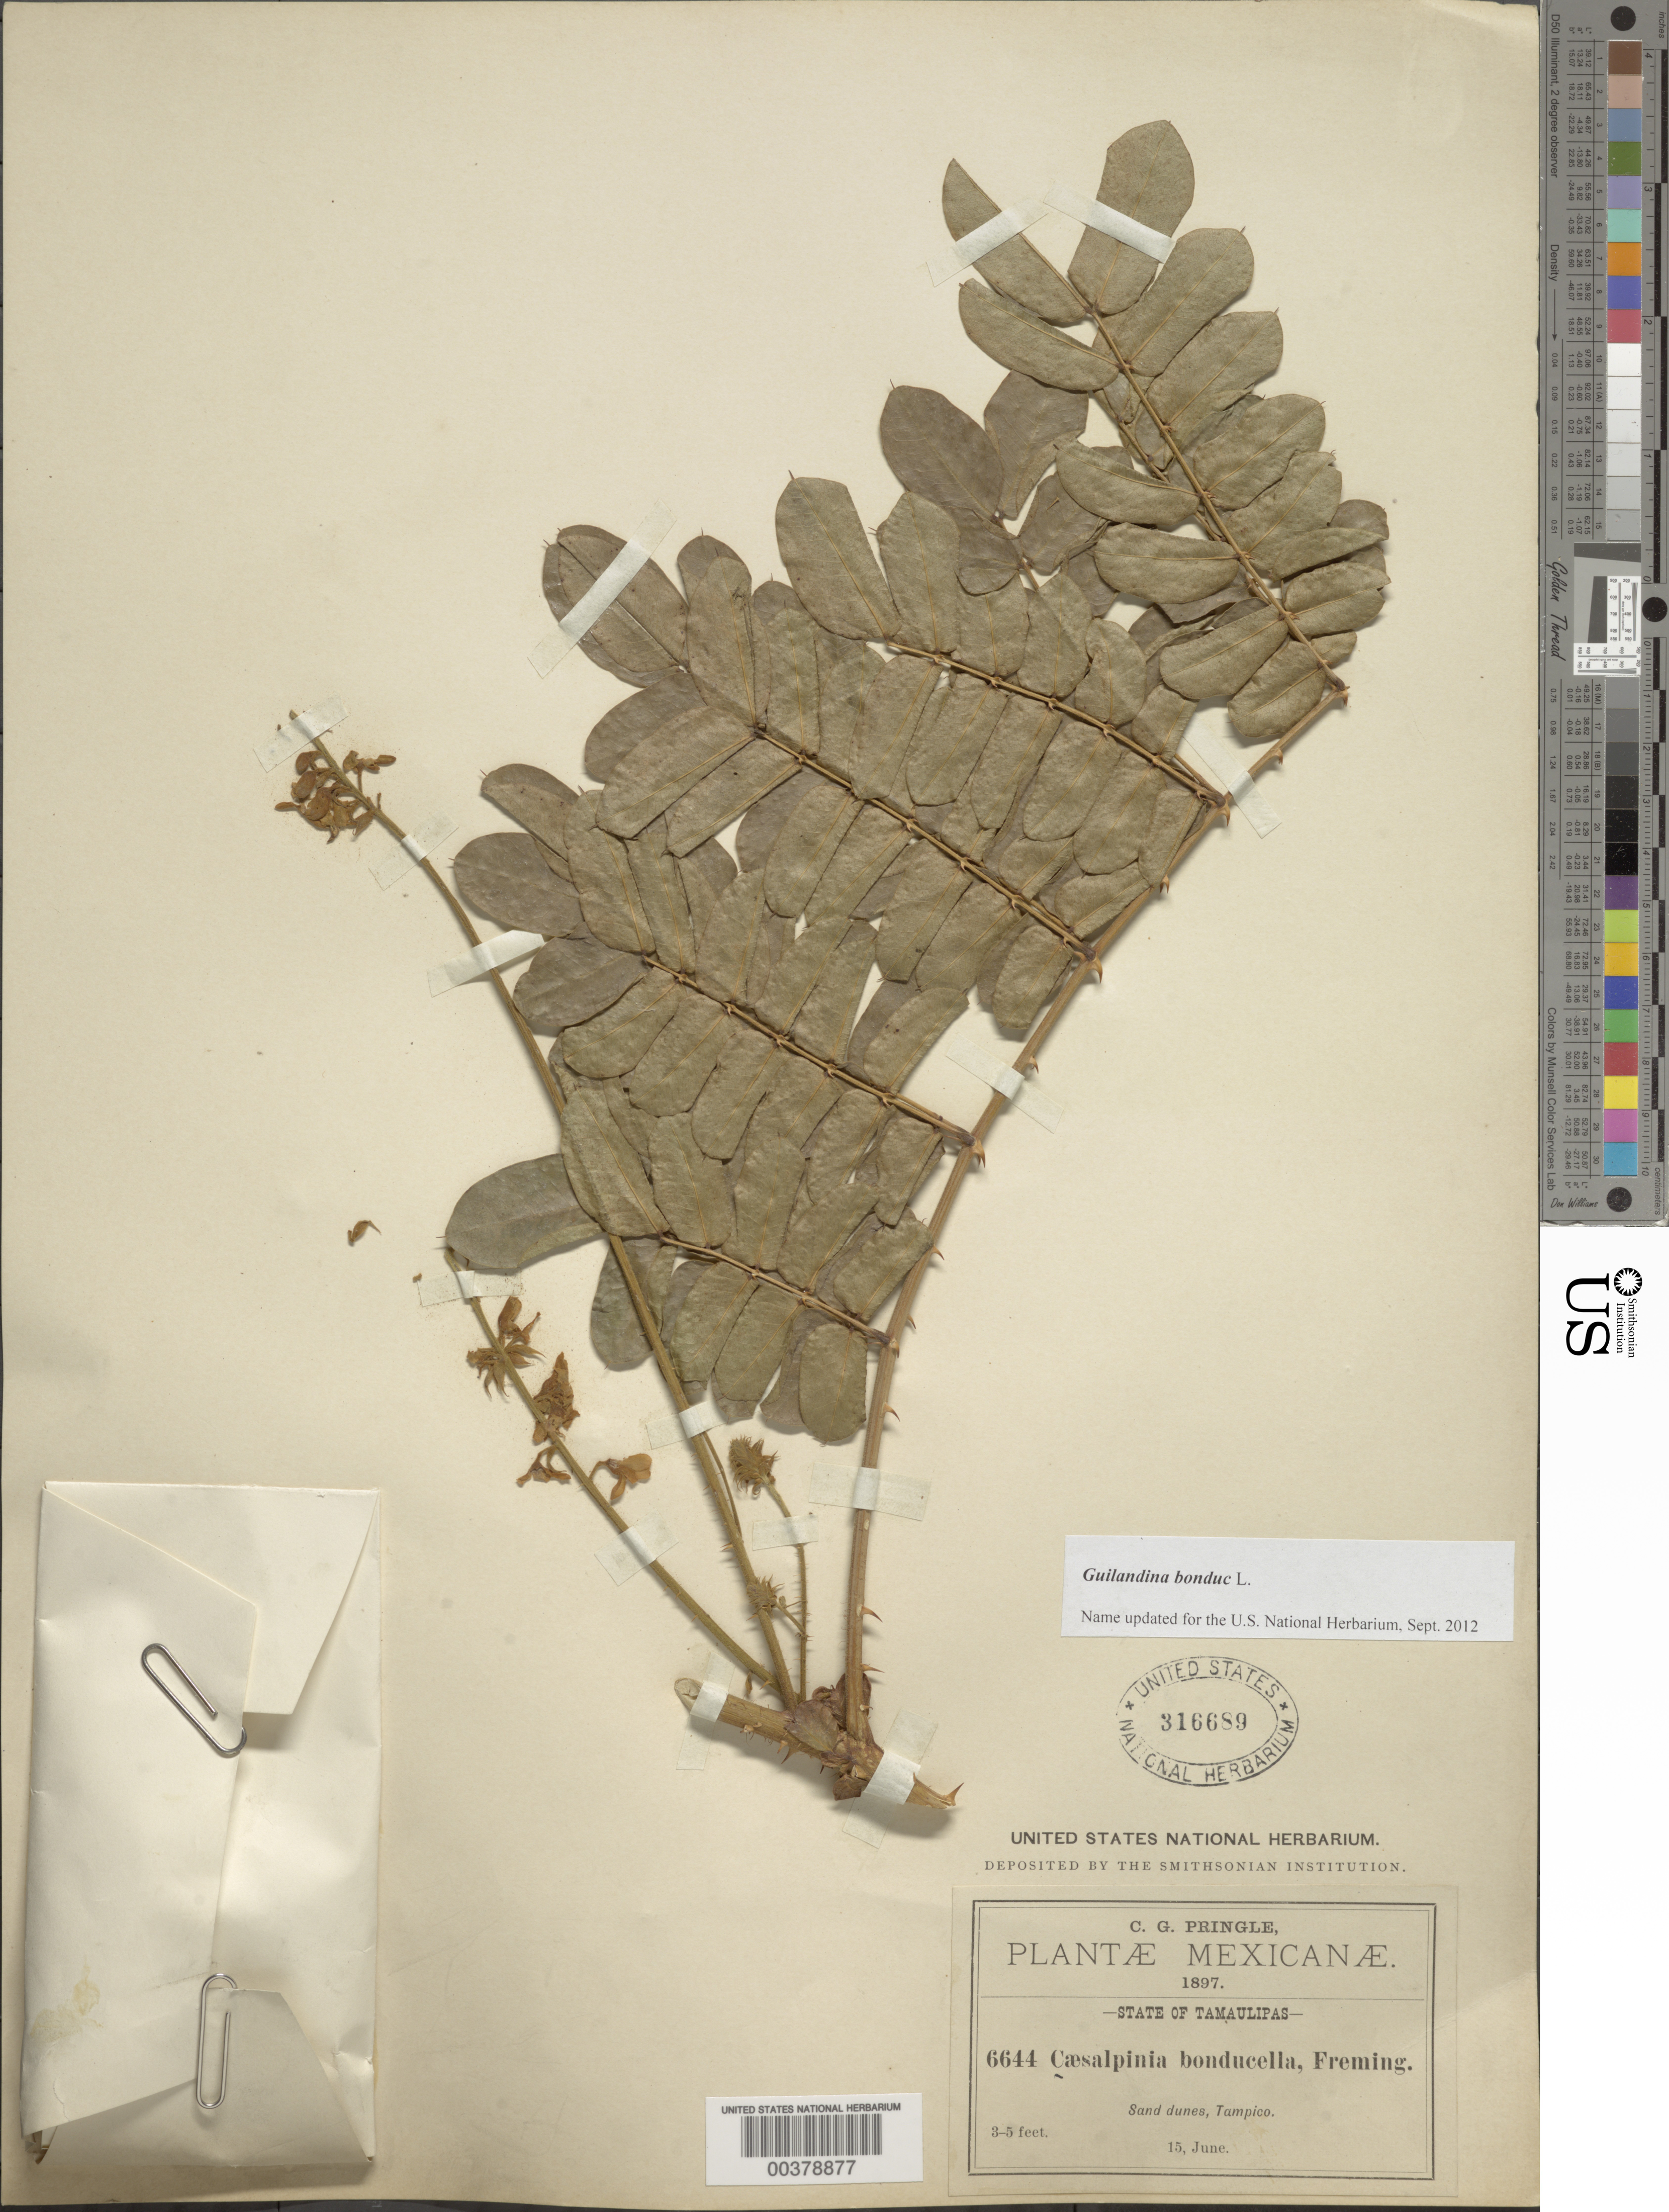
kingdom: Plantae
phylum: Tracheophyta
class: Magnoliopsida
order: Fabales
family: Fabaceae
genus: Guilandina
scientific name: Guilandina bonduc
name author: L.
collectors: C. G. Pringle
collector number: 6644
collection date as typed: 15 Jun 1897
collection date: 1897-06-15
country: Mexico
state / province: Tamaulipas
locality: Tampico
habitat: Sand dunes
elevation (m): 1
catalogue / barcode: US 316689